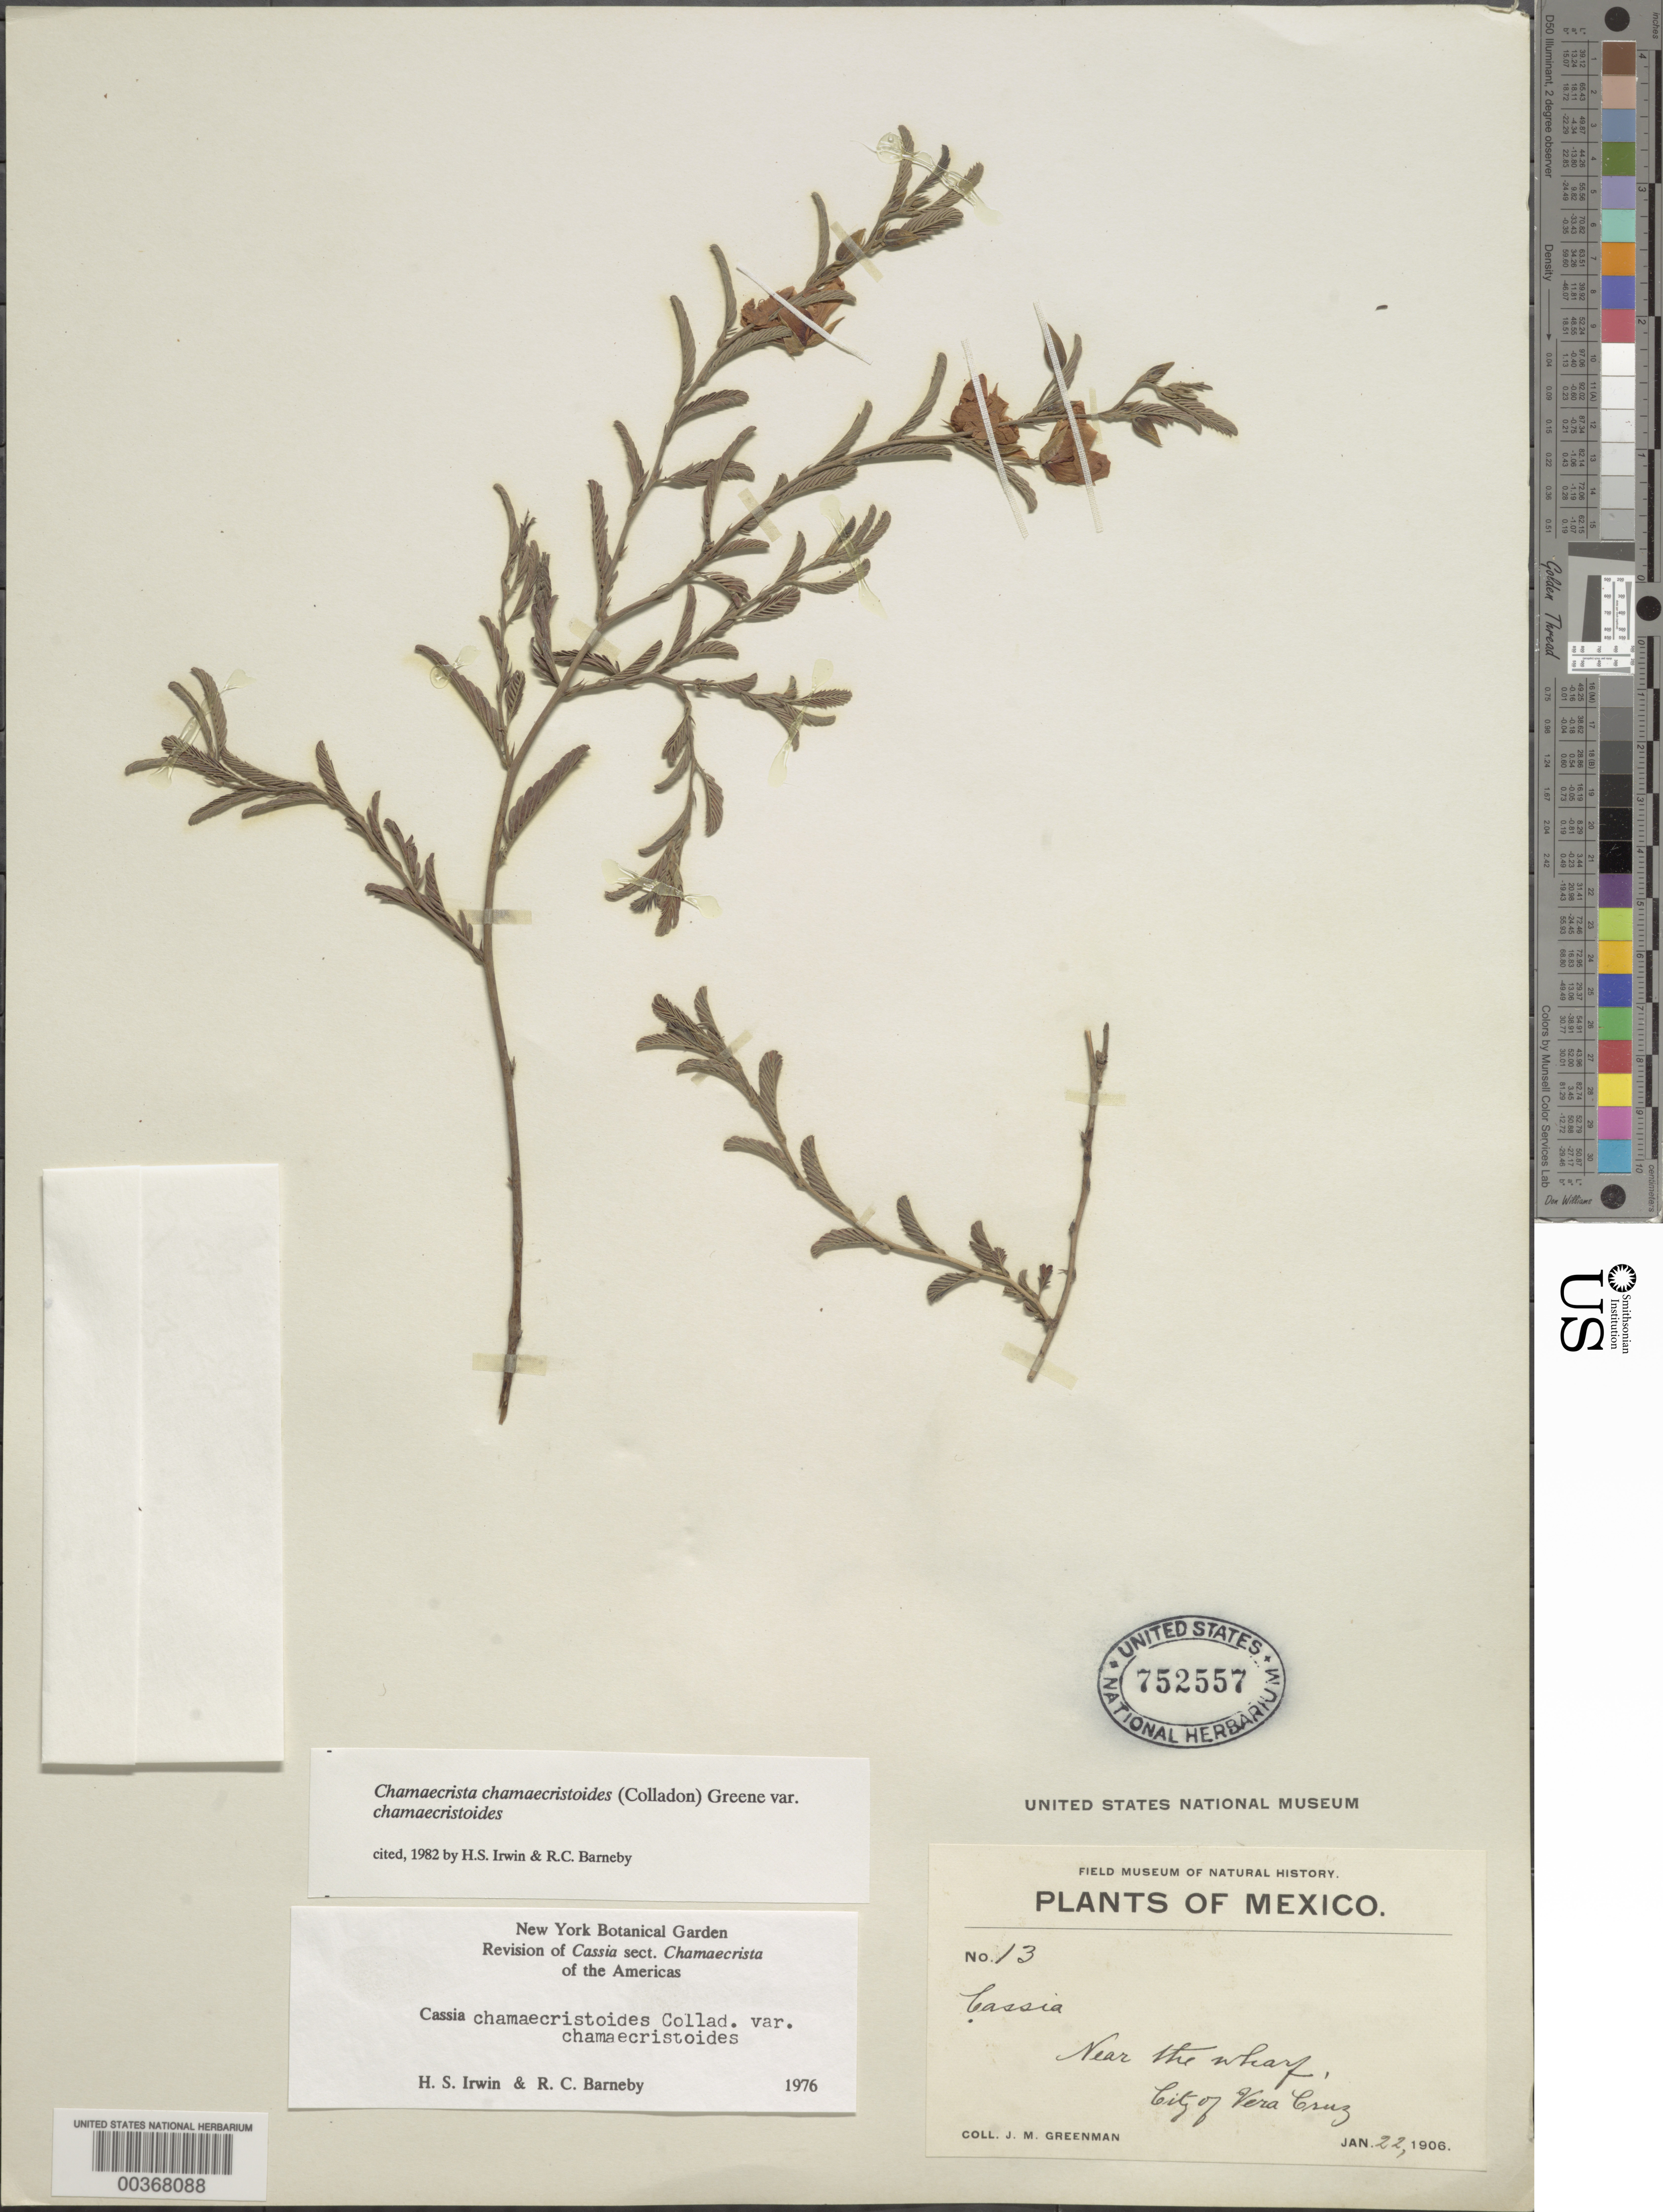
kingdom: Plantae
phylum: Tracheophyta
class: Magnoliopsida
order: Fabales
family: Fabaceae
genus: Chamaecrista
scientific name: Chamaecrista chamaecristoides var. chamaecristoides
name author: (Collad.) Greene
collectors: J. M. Greenman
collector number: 13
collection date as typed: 22 Jan 1906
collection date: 1906-01-22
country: Mexico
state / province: Veracruz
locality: Veracruz, near the wharf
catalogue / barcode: US 752557